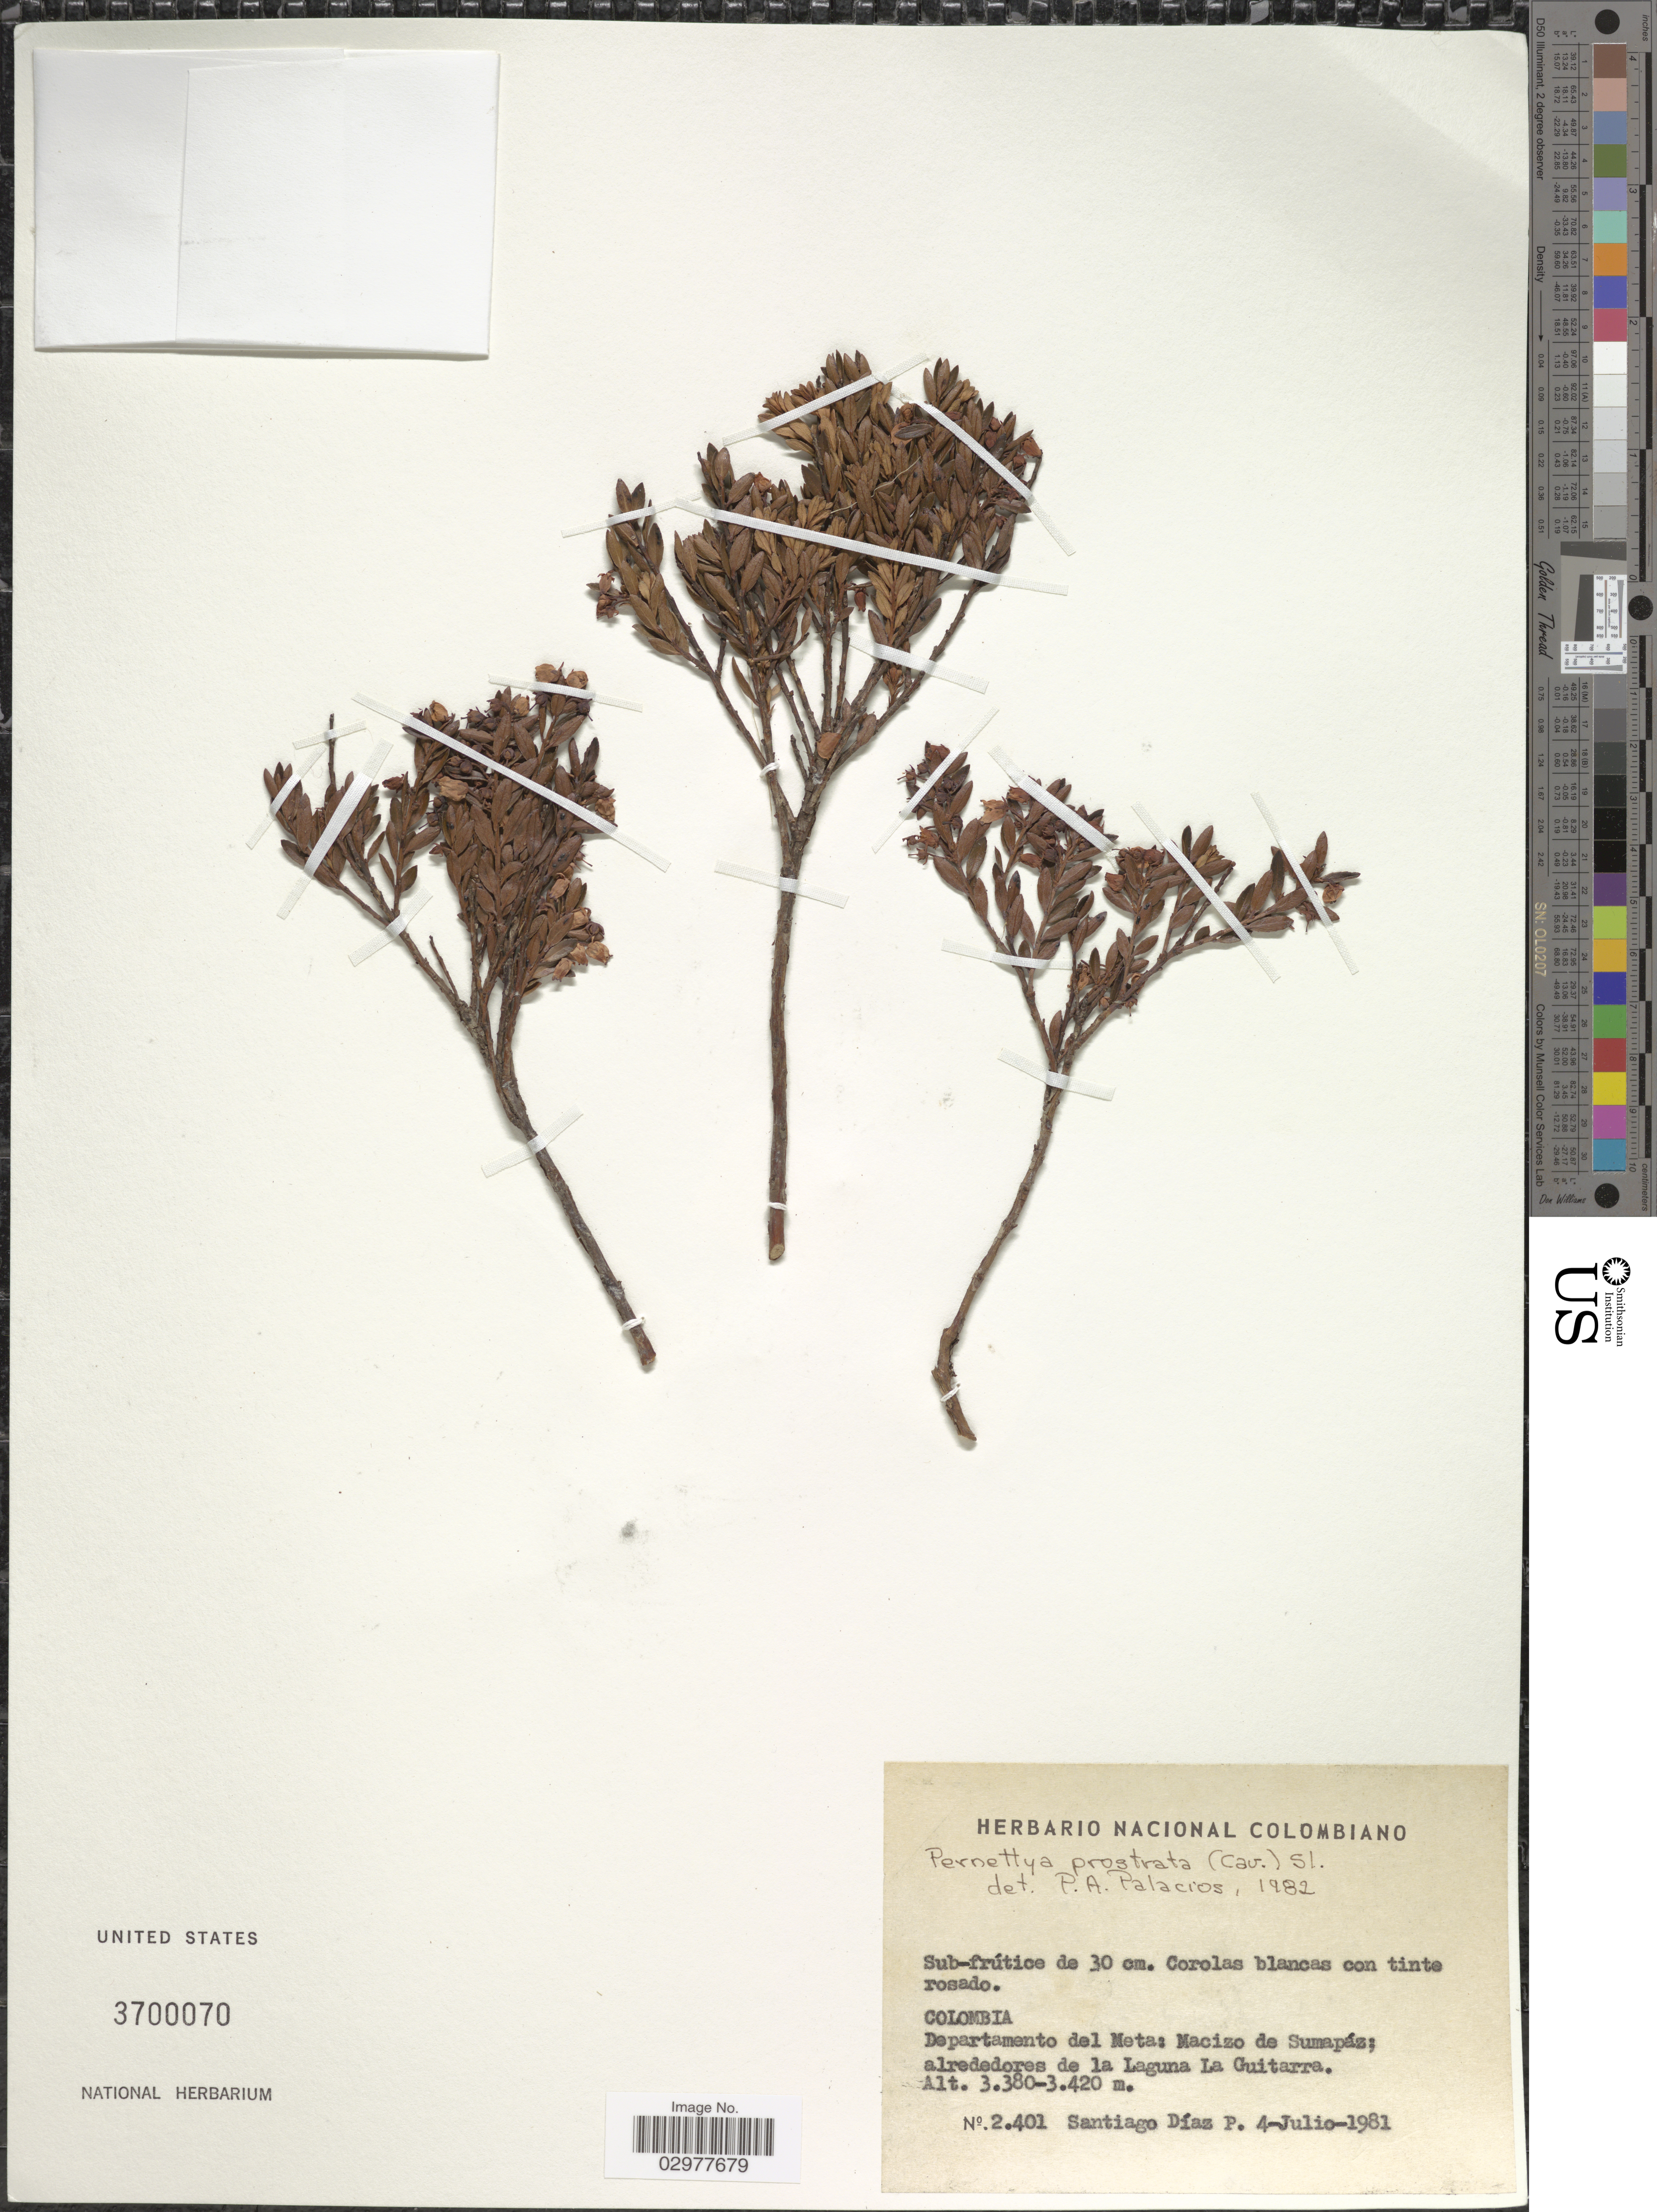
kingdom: Plantae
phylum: Tracheophyta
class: Magnoliopsida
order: Ericales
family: Ericaceae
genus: Pernettya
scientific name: Pernettya prostrata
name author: (Cav.) DC.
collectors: S. Diaz P.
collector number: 2401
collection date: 1981-07-04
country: Colombia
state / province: Meta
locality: Departamento del Meta: Macizo de Sumapáz; alrededores de la Laguna La Guitarra.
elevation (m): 3380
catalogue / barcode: US 3700070